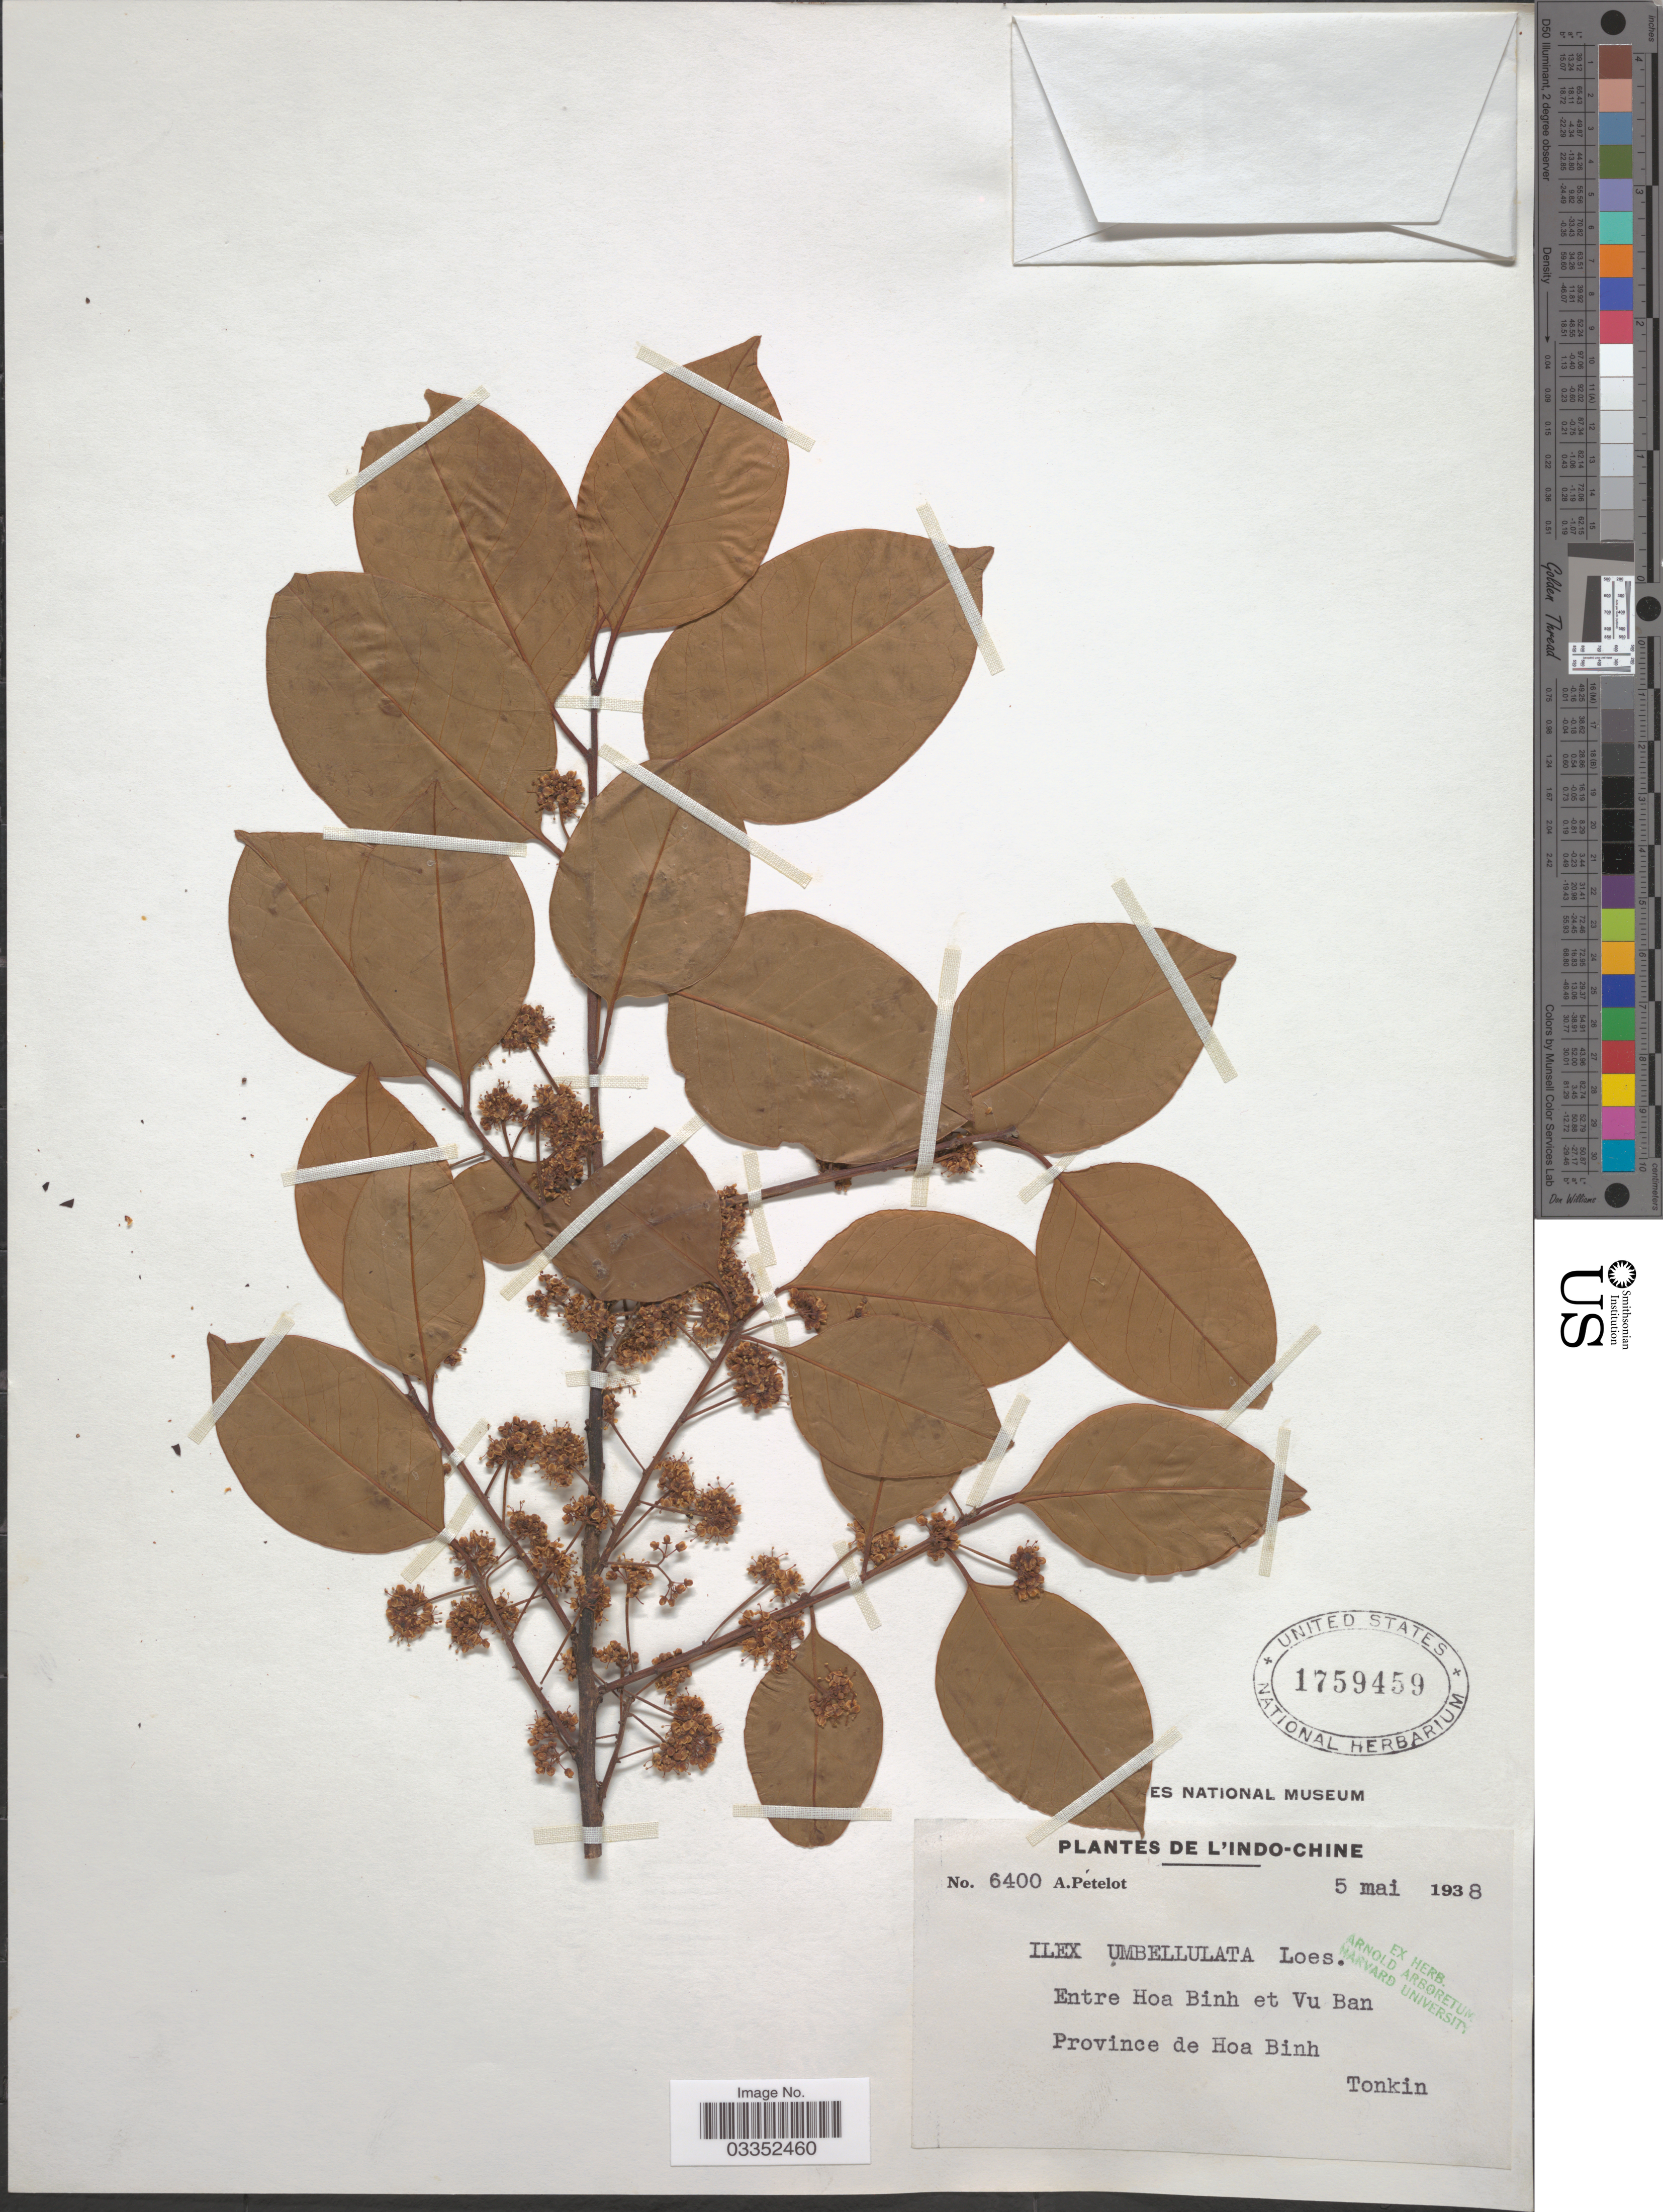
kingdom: Plantae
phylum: Tracheophyta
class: Magnoliopsida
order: Aquifoliales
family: Aquifoliaceae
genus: Ilex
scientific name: Ilex umbellata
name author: Klotzsch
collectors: A. Petelot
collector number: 6400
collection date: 1938-05-05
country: Vietnam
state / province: Hoa Binh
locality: De L'Indo-Chine. Entre Hoa Binh et Vu Ban.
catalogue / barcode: US 1759459